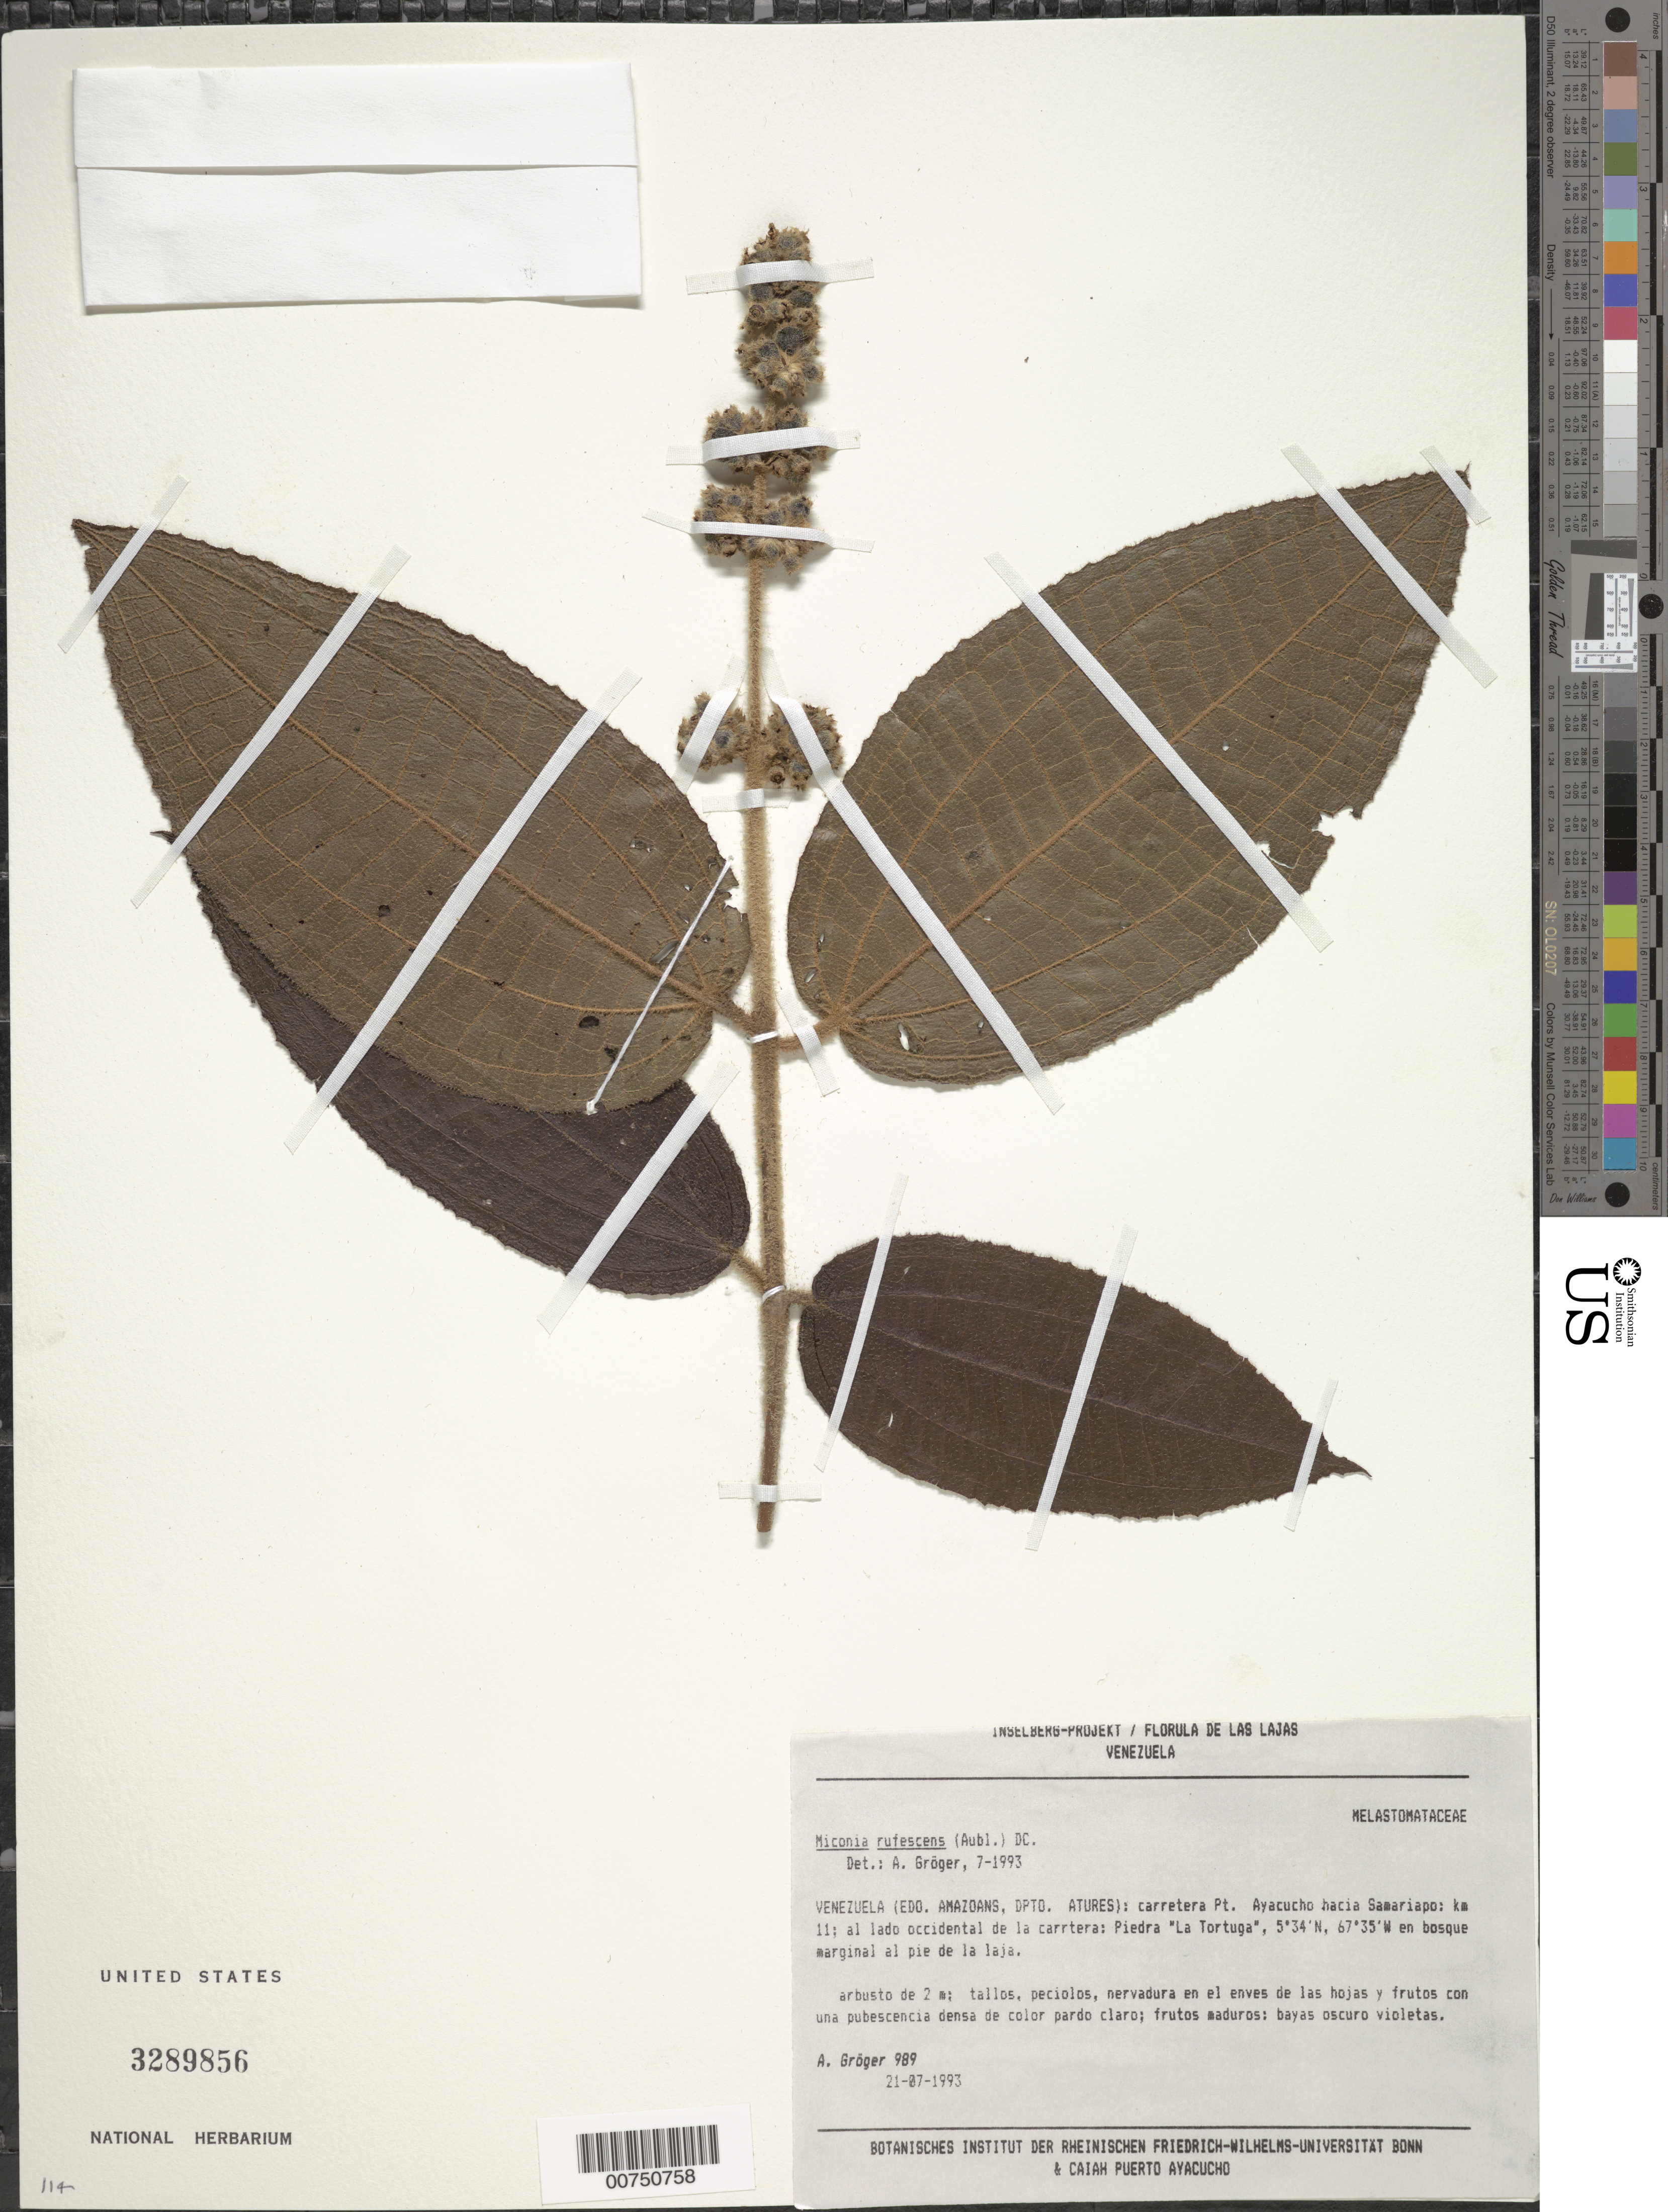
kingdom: Plantae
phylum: Tracheophyta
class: Magnoliopsida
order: Myrtales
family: Melastomataceae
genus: Miconia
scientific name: Miconia rufescens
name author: (Aubl.) DC.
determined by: Gröger, A.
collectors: A. Gröger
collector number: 989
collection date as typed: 21-Jul-93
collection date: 1993-07-21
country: Venezuela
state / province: Amazonas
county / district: Atures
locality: Puerto Ayacucho to Samariapo, km 11, Piedra "La Tortuga"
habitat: Lado occidental de la carretera; en bosque marginal al pié de la laja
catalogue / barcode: US 3289856